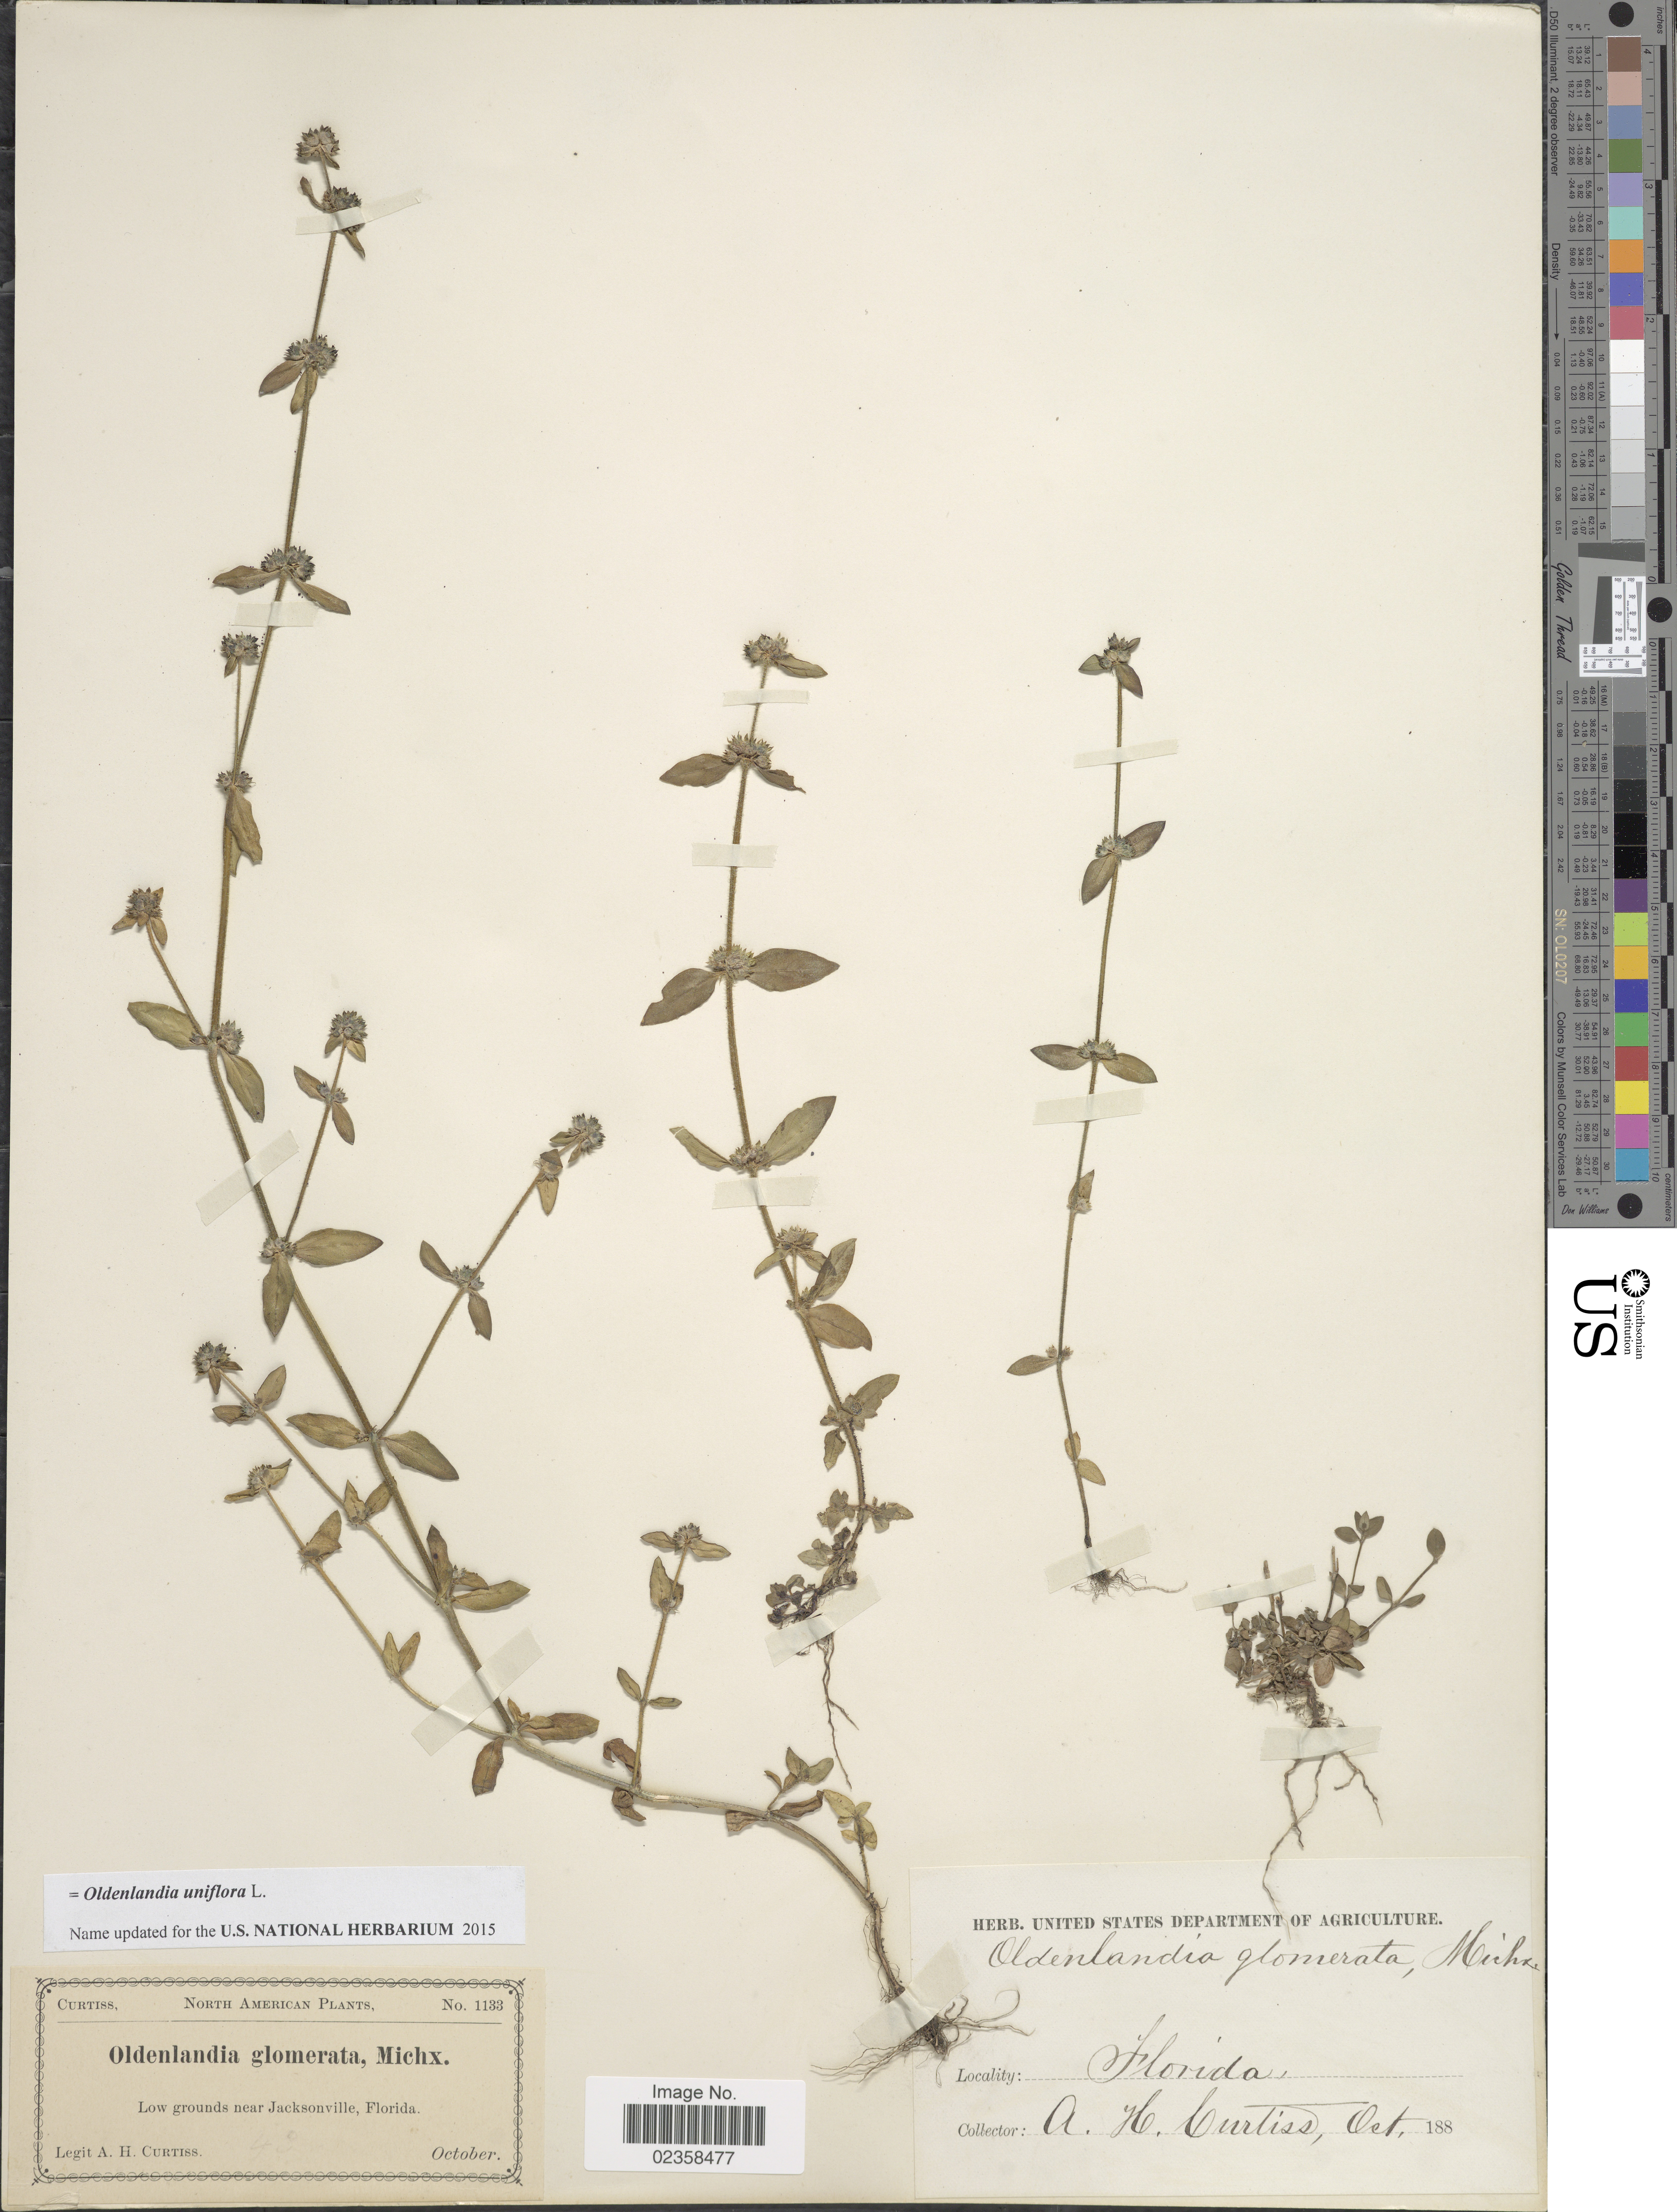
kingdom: Plantae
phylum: Tracheophyta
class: Magnoliopsida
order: Gentianales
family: Rubiaceae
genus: Oldenlandia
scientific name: Oldenlandia uniflora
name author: L.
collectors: A. H. Curtiss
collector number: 1133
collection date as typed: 188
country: United States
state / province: Florida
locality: Low grounds near Jacksonville, Florida